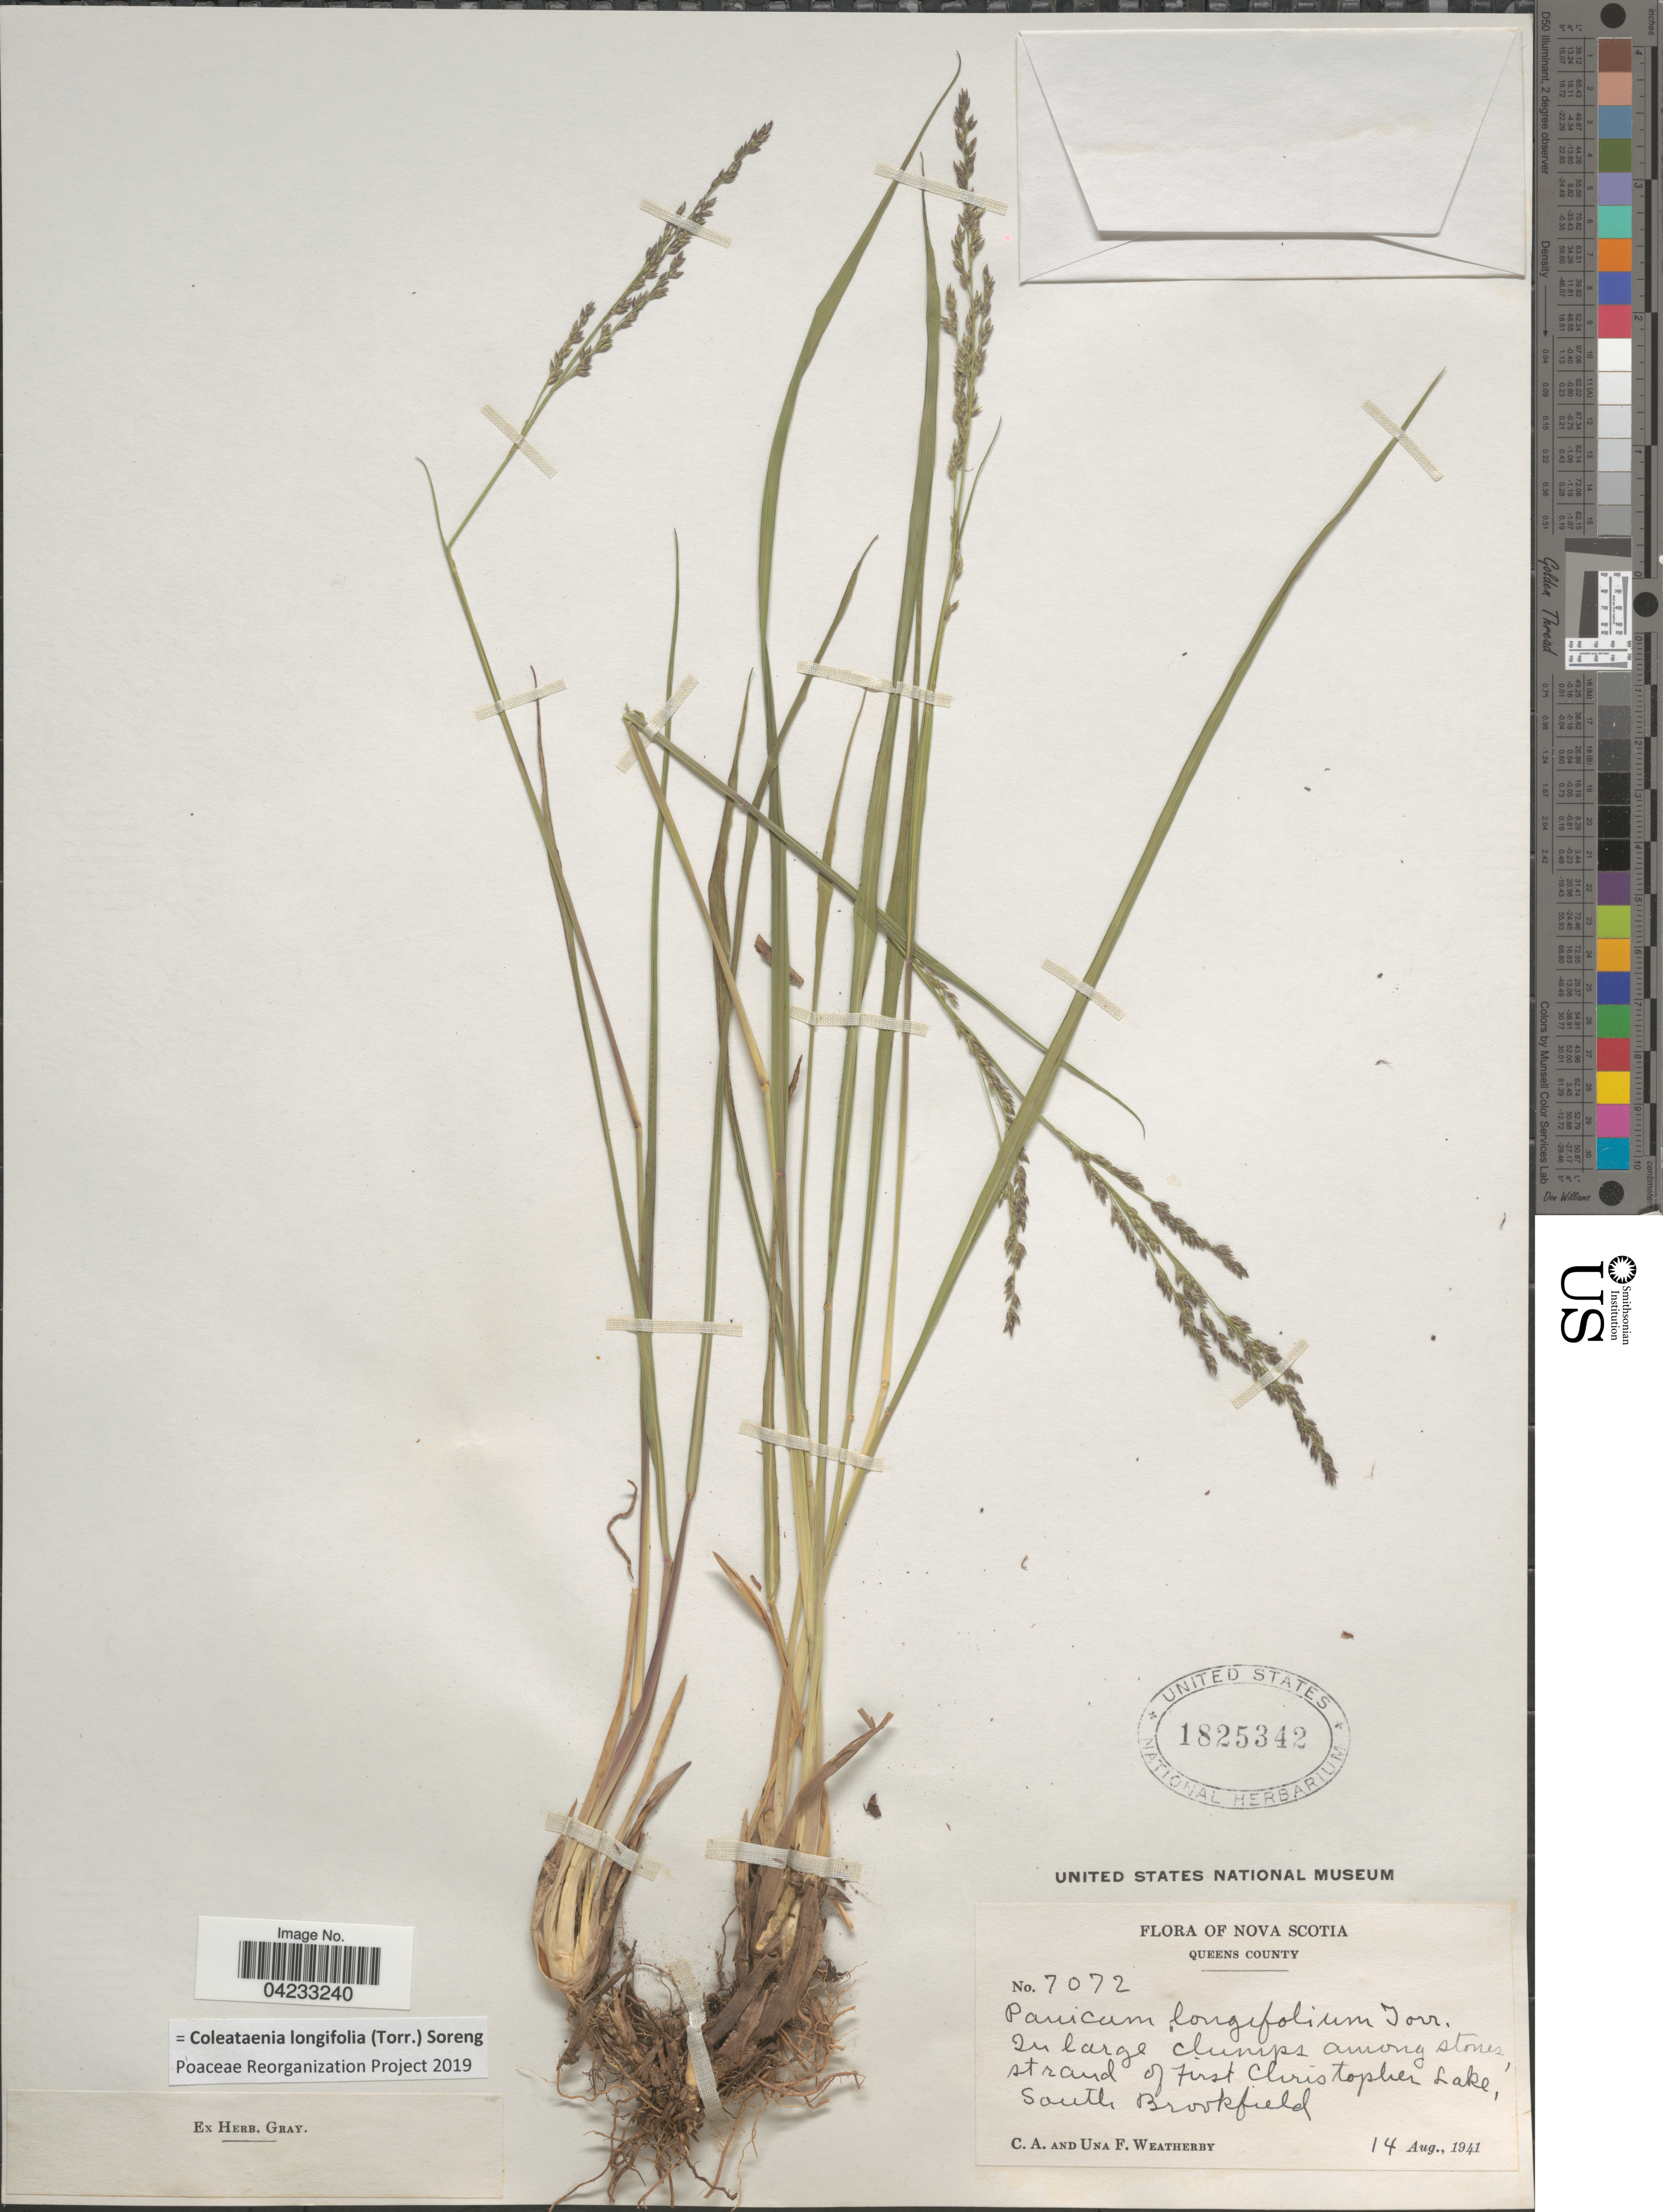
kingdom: Plantae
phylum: Tracheophyta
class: Liliopsida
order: Poales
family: Poaceae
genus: Coleataenia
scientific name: Coleataenia longifolia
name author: (Torr.) Soreng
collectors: C. A. Weatherby & U. Weatherby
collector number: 7072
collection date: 1941-08-14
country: Canada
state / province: Nova Scotia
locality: Queens County. In large clumps among stones, strand of first Christopher Lake, South Brookfield.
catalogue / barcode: US 1825342